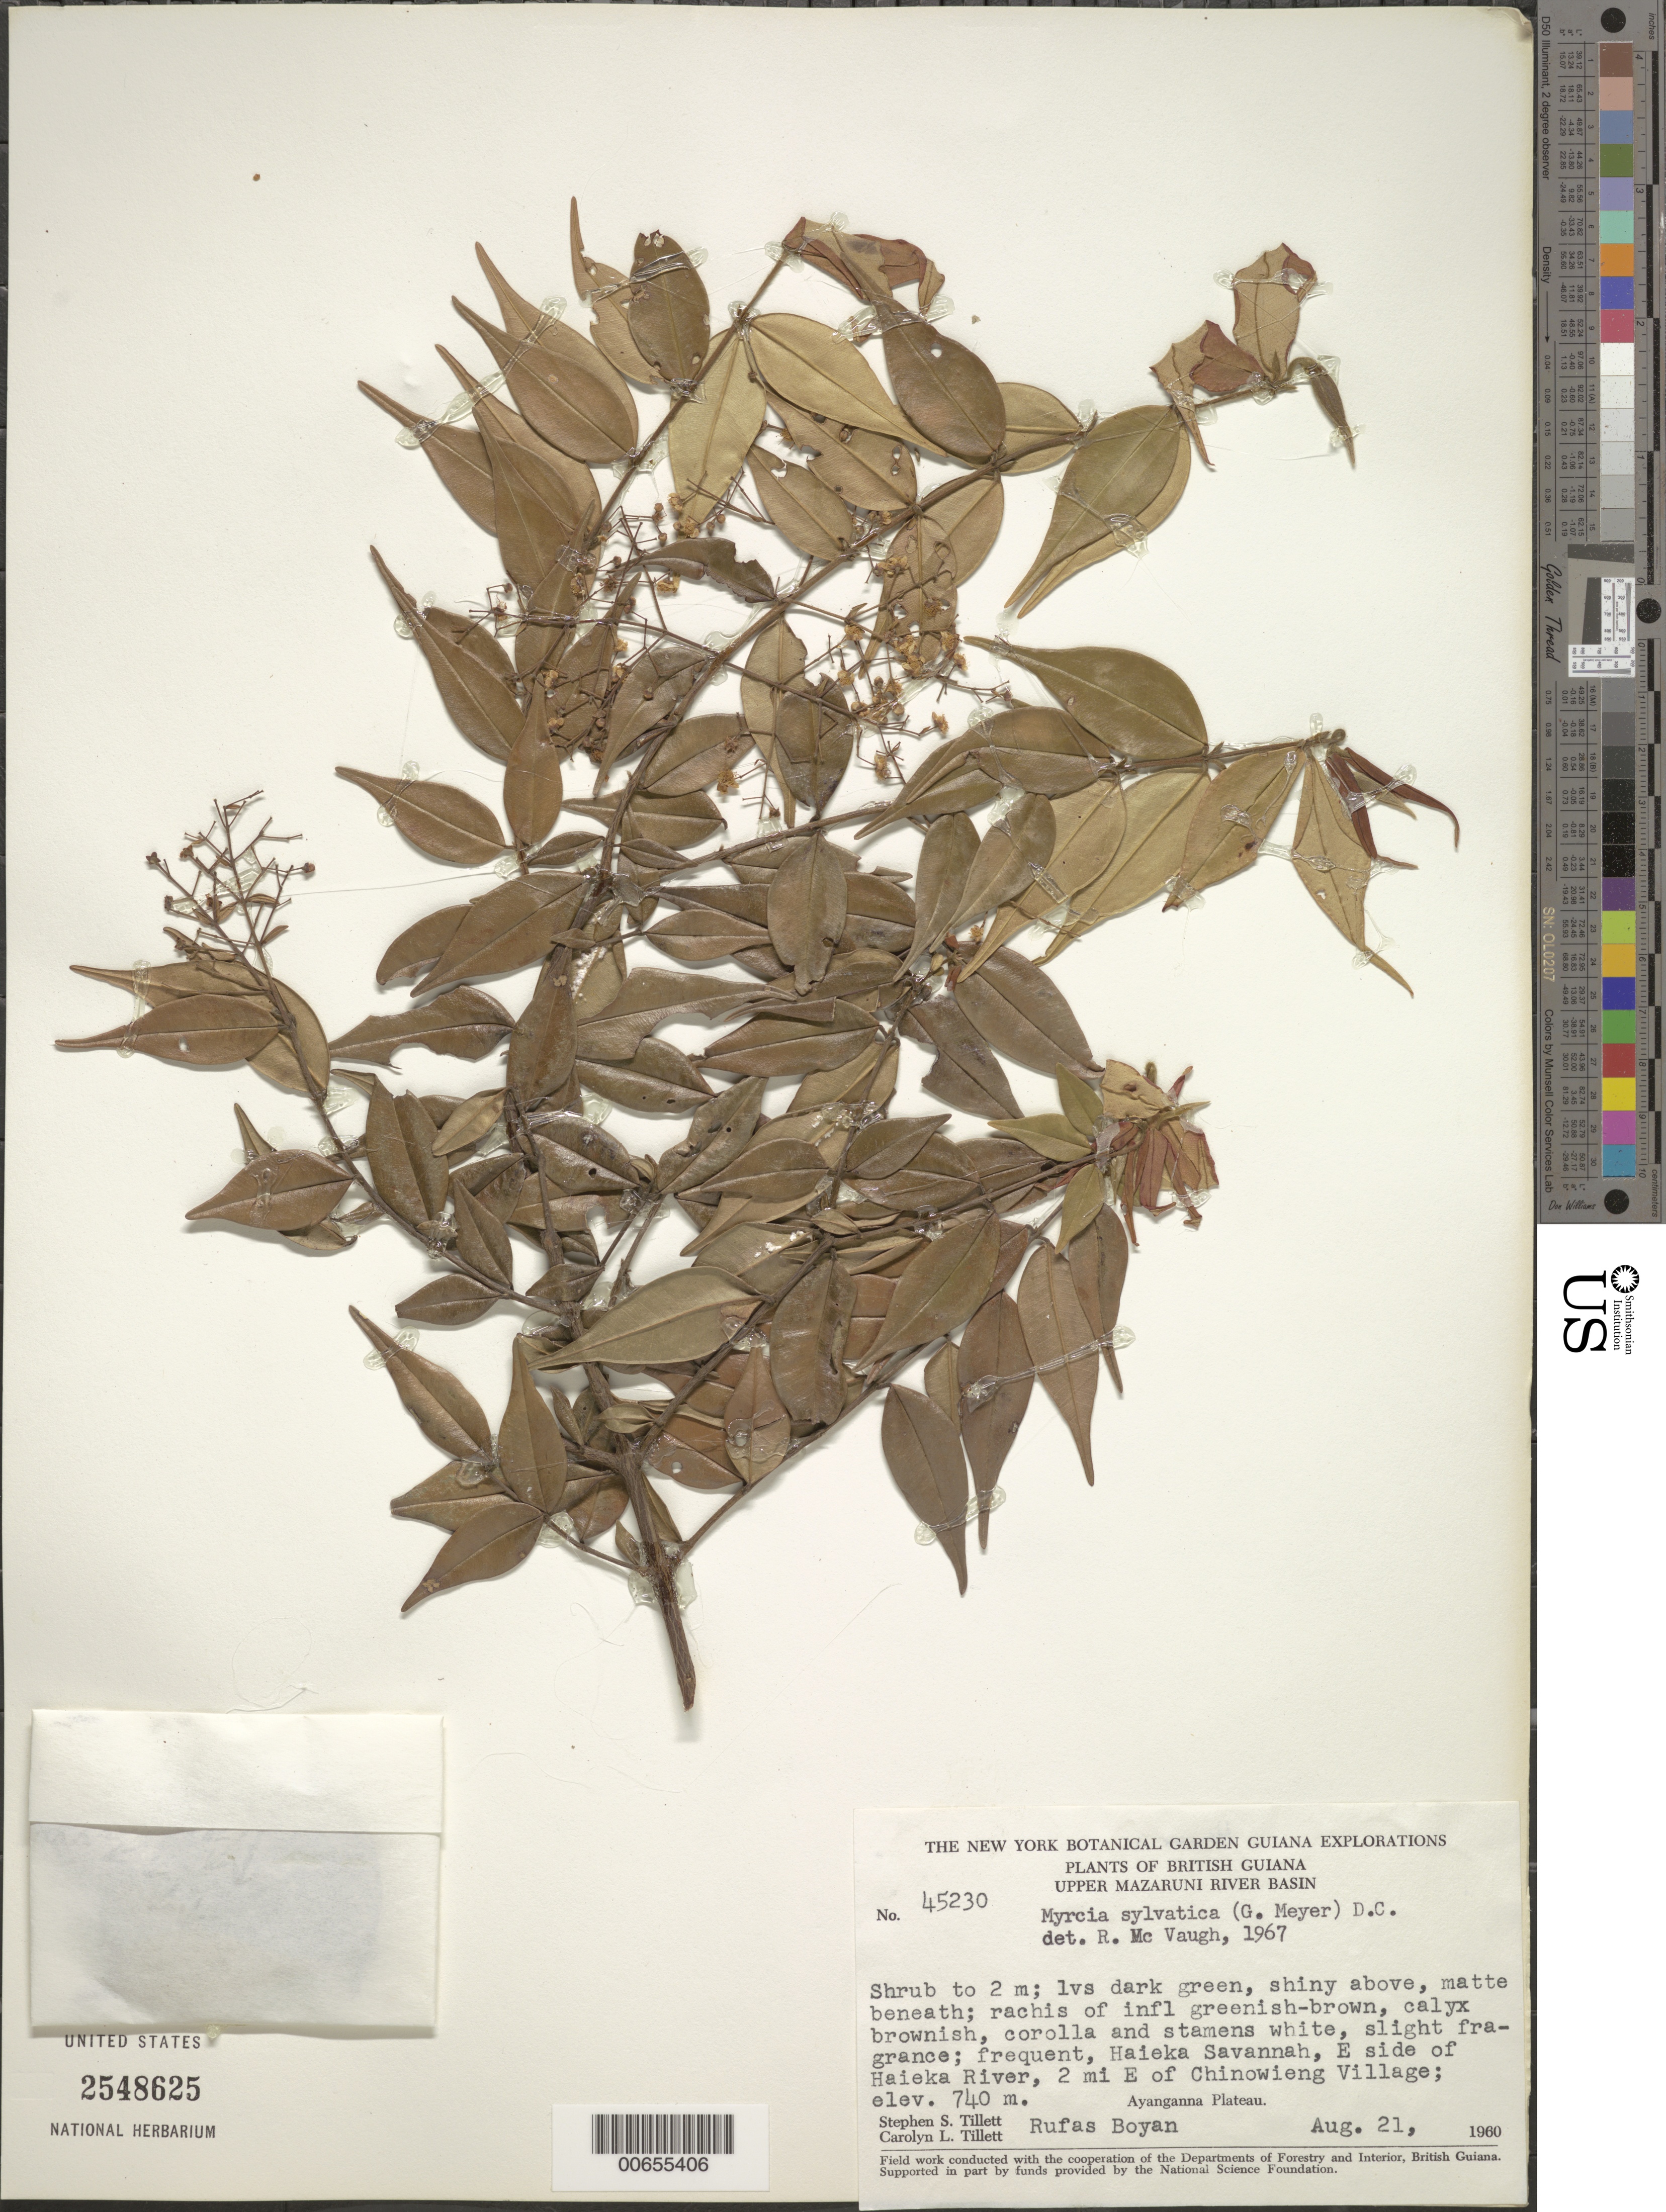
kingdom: Plantae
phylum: Tracheophyta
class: Magnoliopsida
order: Myrtales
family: Myrtaceae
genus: Myrcia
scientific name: Myrcia sylvatica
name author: (G. Mey.) DC.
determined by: McVaugh, R.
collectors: S. S. Tillett, C. L. Tillett & R. Boyan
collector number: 45230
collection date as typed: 21-Aug-60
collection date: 1960-08-21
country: Guyana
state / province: Cuyuni-Mazaruni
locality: Haieka Savanna, E side of Haieka R., 2 mi. E of Chinowieng Village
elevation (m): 740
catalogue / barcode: US 2548625